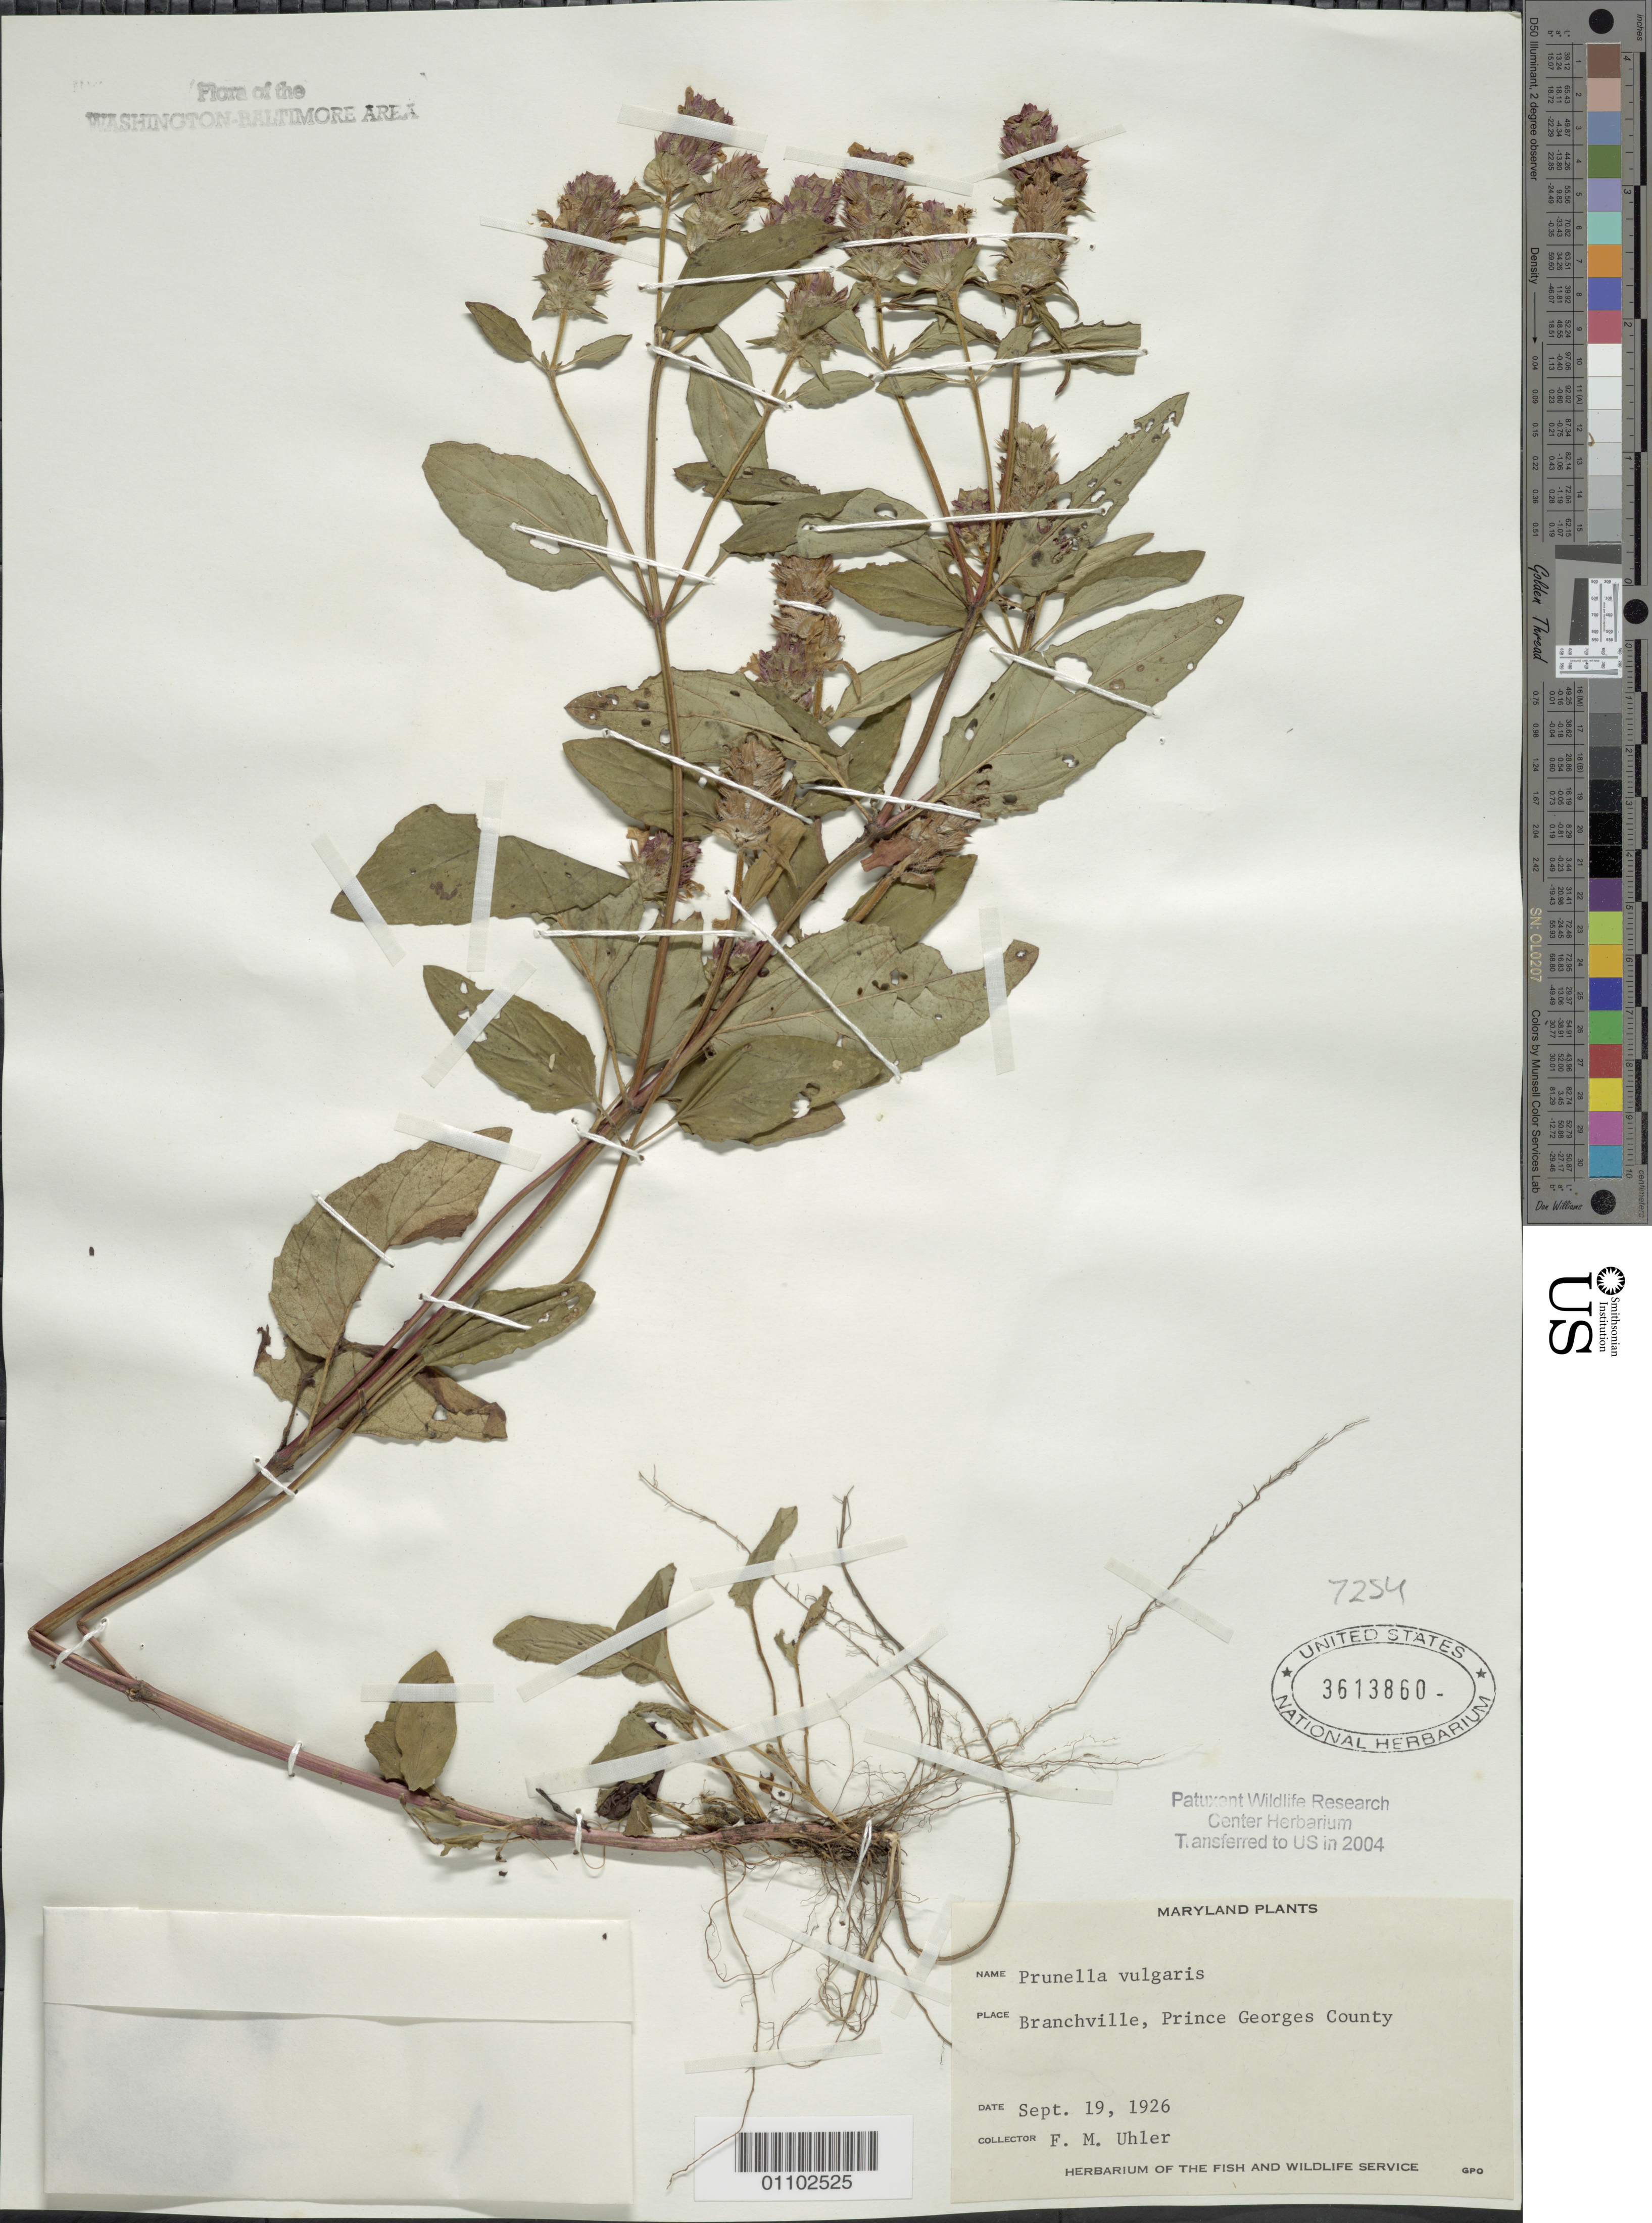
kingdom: Plantae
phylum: Tracheophyta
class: Magnoliopsida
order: Lamiales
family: Lamiaceae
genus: Prunella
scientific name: Prunella vulgaris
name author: L.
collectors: F. M. Uhler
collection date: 1926-09-19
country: United States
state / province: Maryland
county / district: Prince George's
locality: Branchville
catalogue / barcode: US 3613860